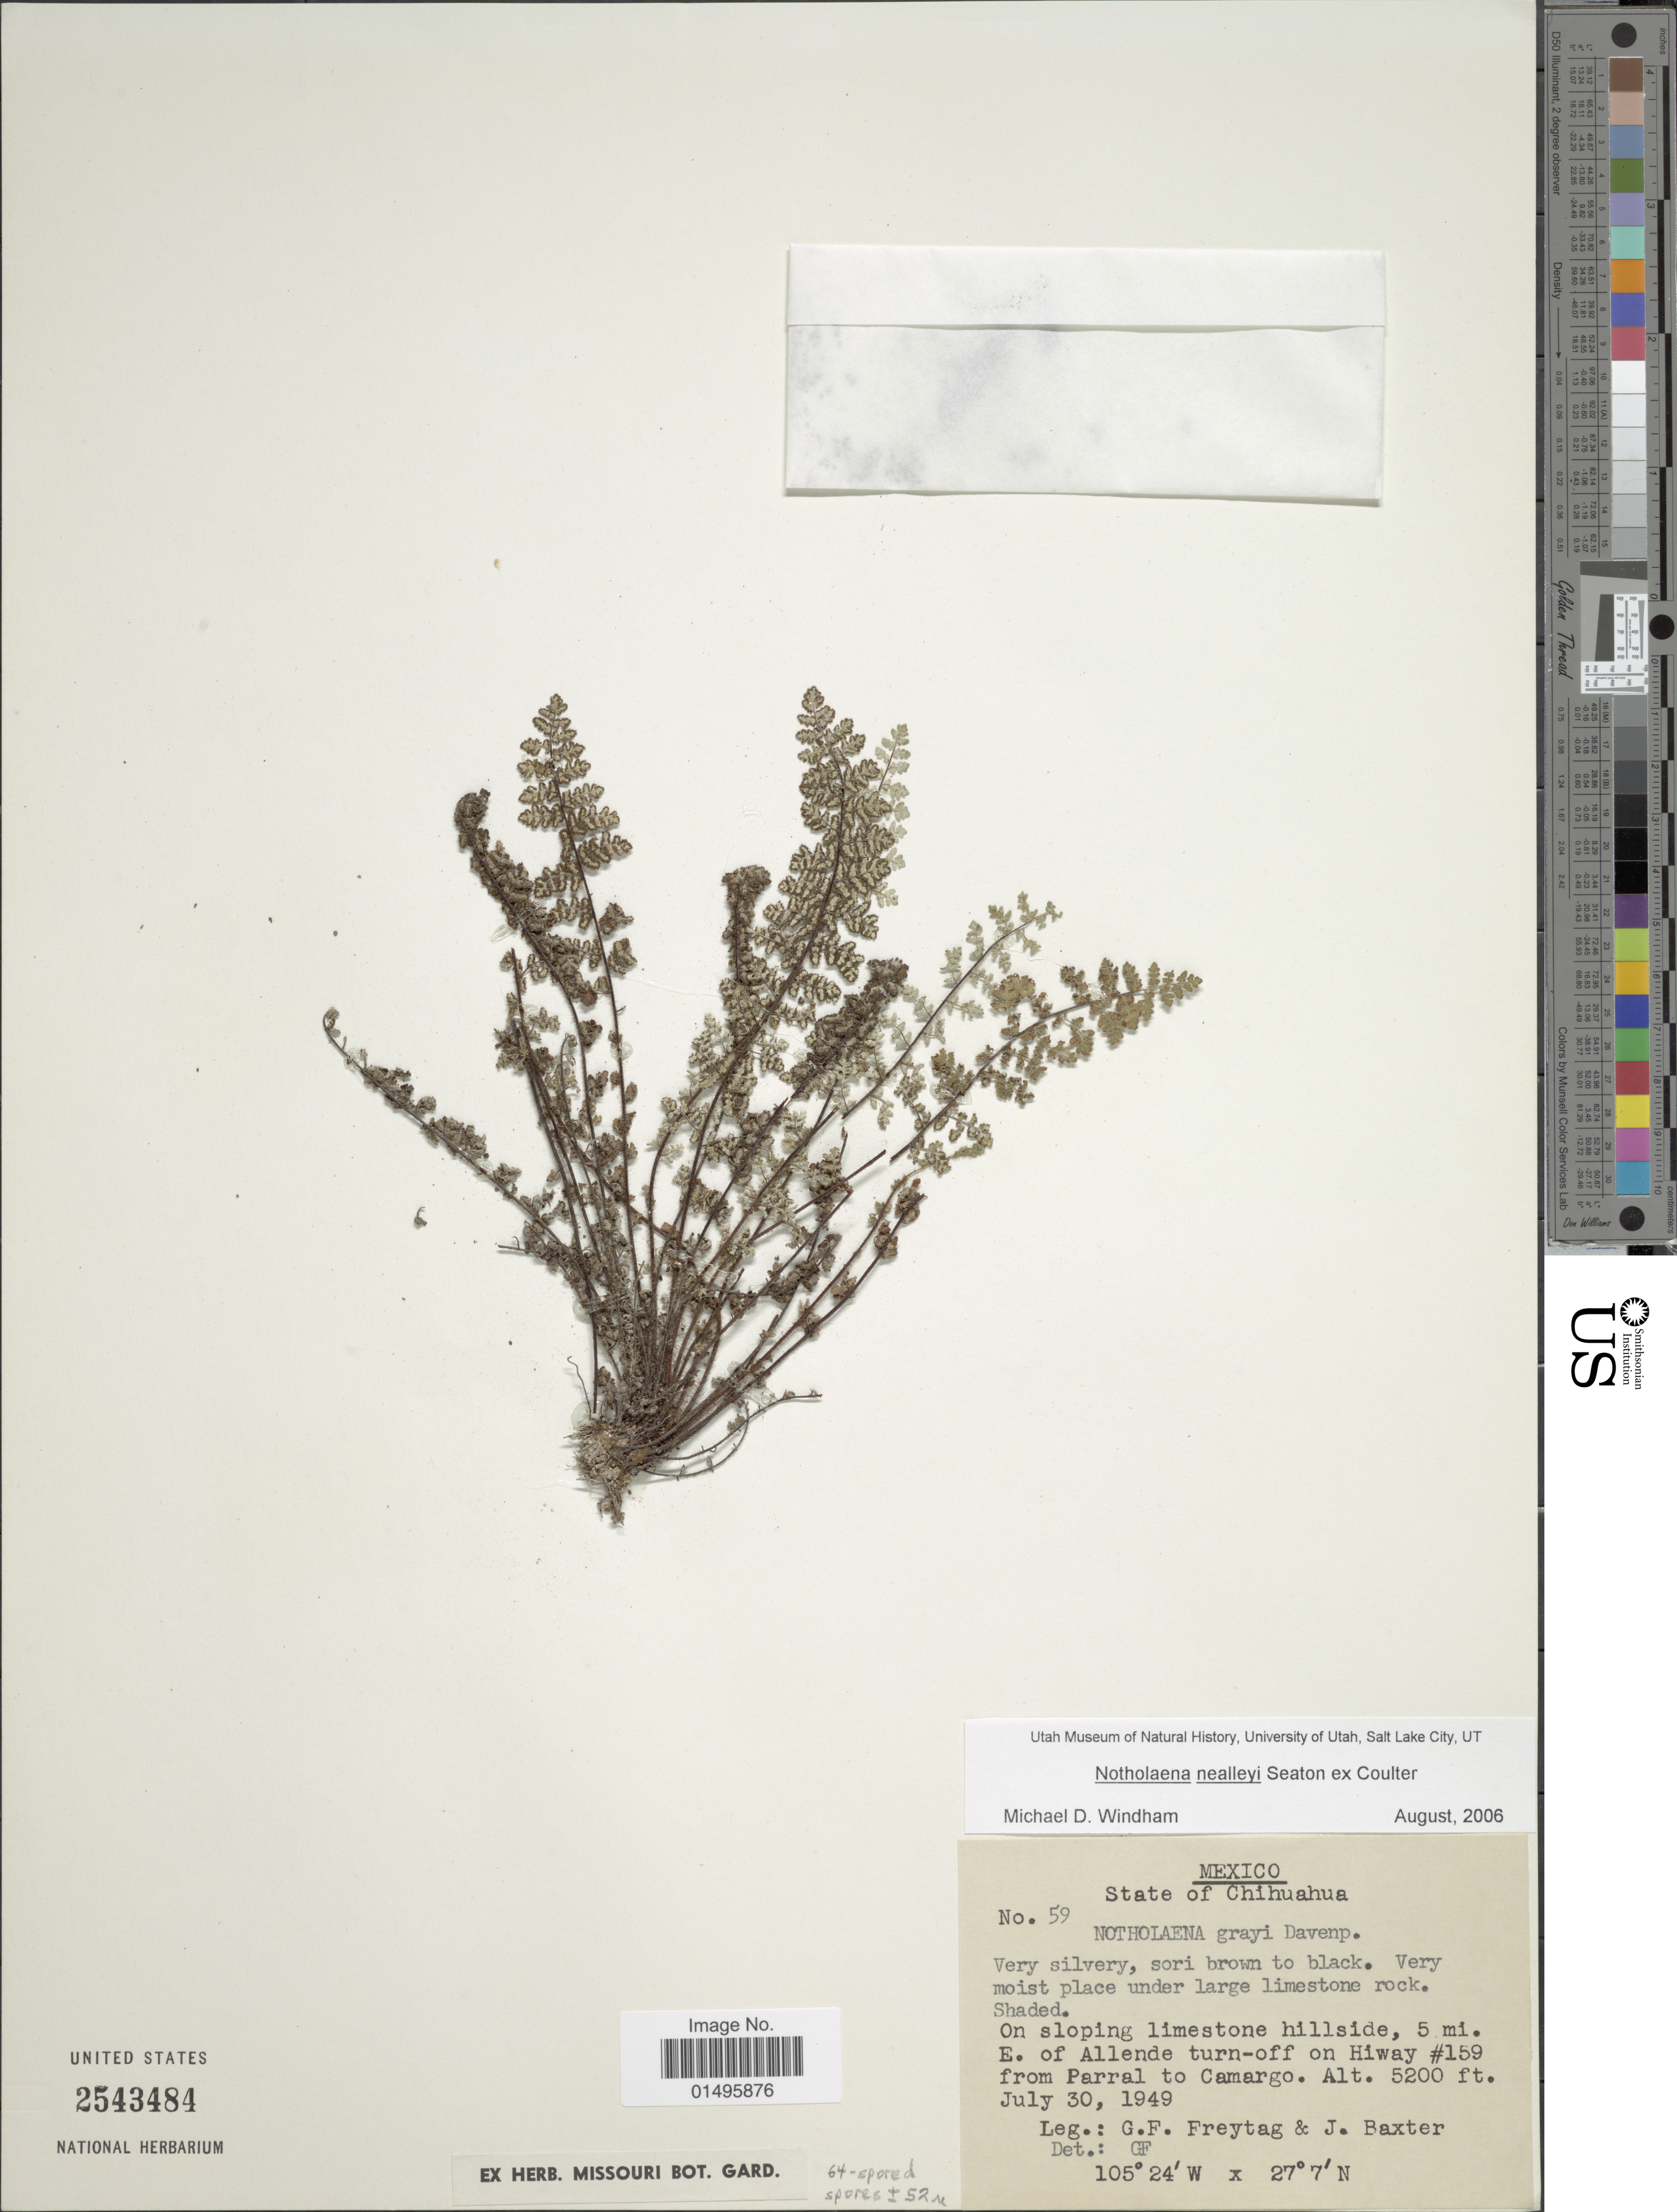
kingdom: Plantae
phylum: Tracheophyta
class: Polypodiopsida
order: Polypodiales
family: Pteridaceae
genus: Notholaena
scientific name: Notholaena nealleyi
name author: Seaton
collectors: G. F. Freytag & J. Baxter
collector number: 59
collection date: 1949-07-30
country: Mexico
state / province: Chihuahua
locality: Mexico, on sloping limestone hillside, 5mi. E. of Allenda turn-off on Hiway #159 from Parral to Camargo.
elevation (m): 1585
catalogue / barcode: US 2543484